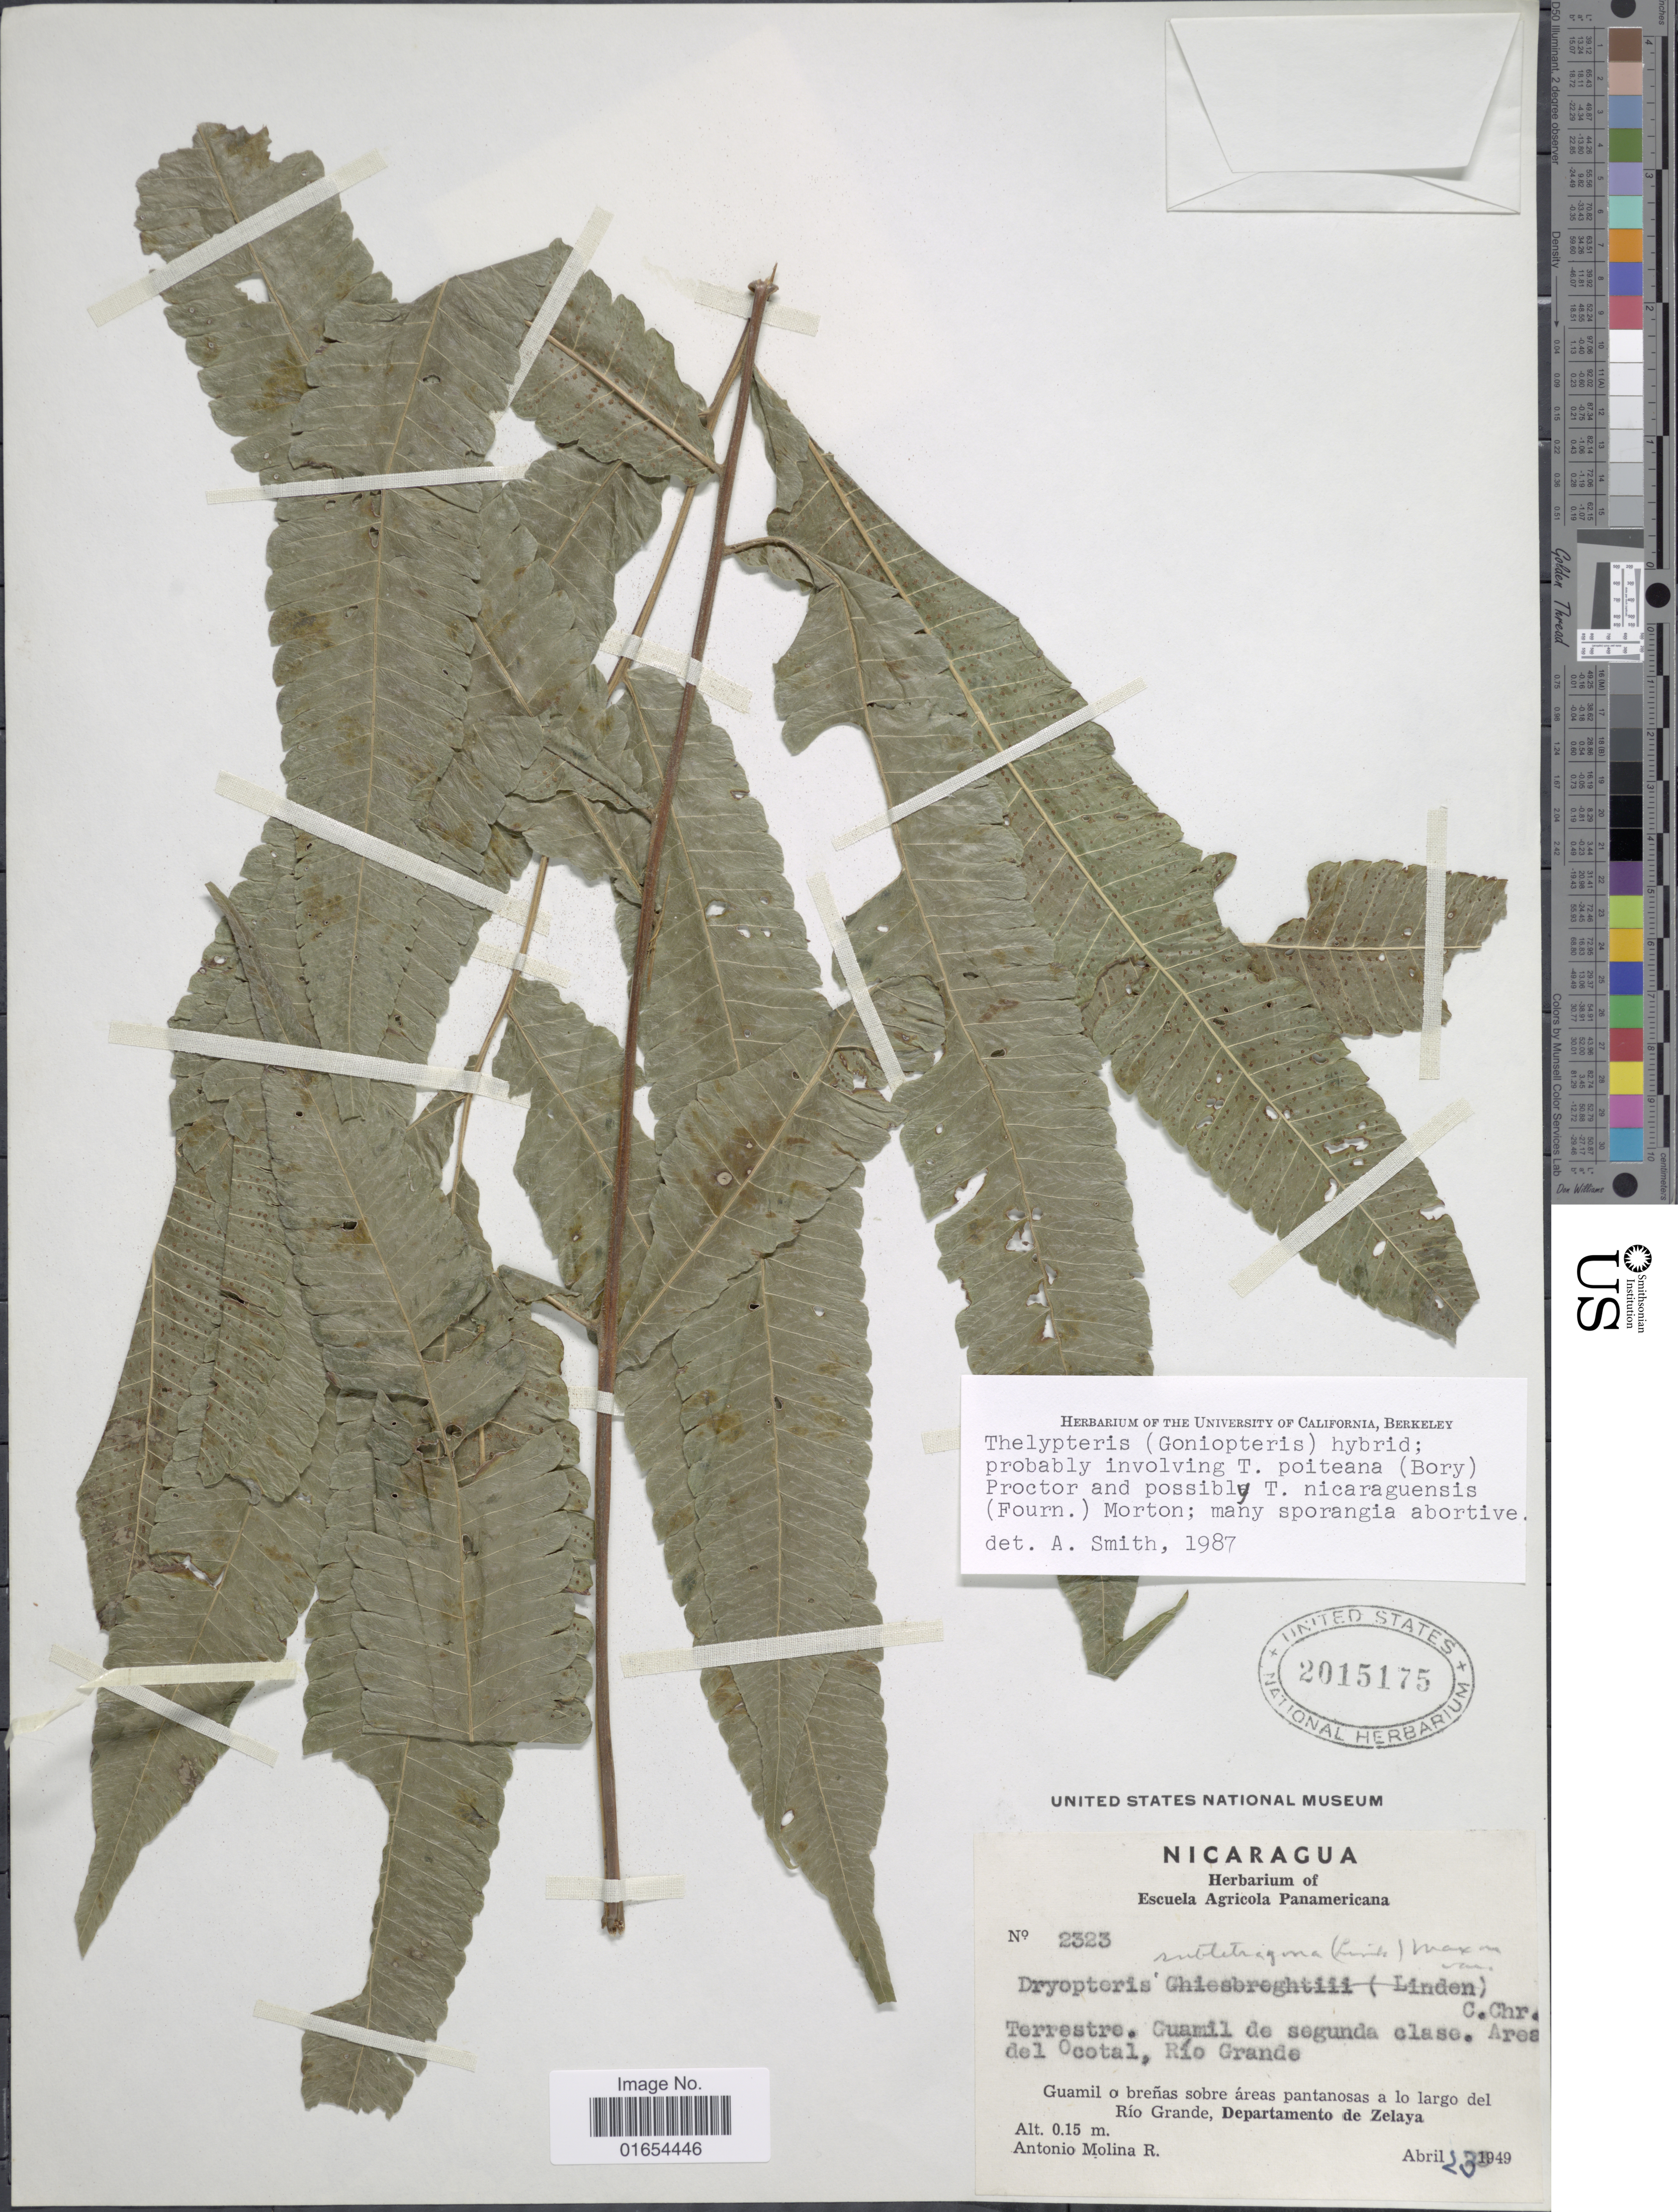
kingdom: Plantae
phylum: Tracheophyta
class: Polypodiopsida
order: Polypodiales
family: Thelypteridaceae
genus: Goniopteris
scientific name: x G. poiteana (Bory) Ching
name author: (C. Chr.)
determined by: Testo, W. L.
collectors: A. Molina R.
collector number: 2323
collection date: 1949-04-23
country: Nicaragua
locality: Terrestre. Cuamil de segunda clase. Area del Ocotal, Rio Grande, Guamil o brenas sobre areas pantanosas a lo largo del Rio Grande, Departamento de Zelaya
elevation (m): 15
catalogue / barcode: US 2015175